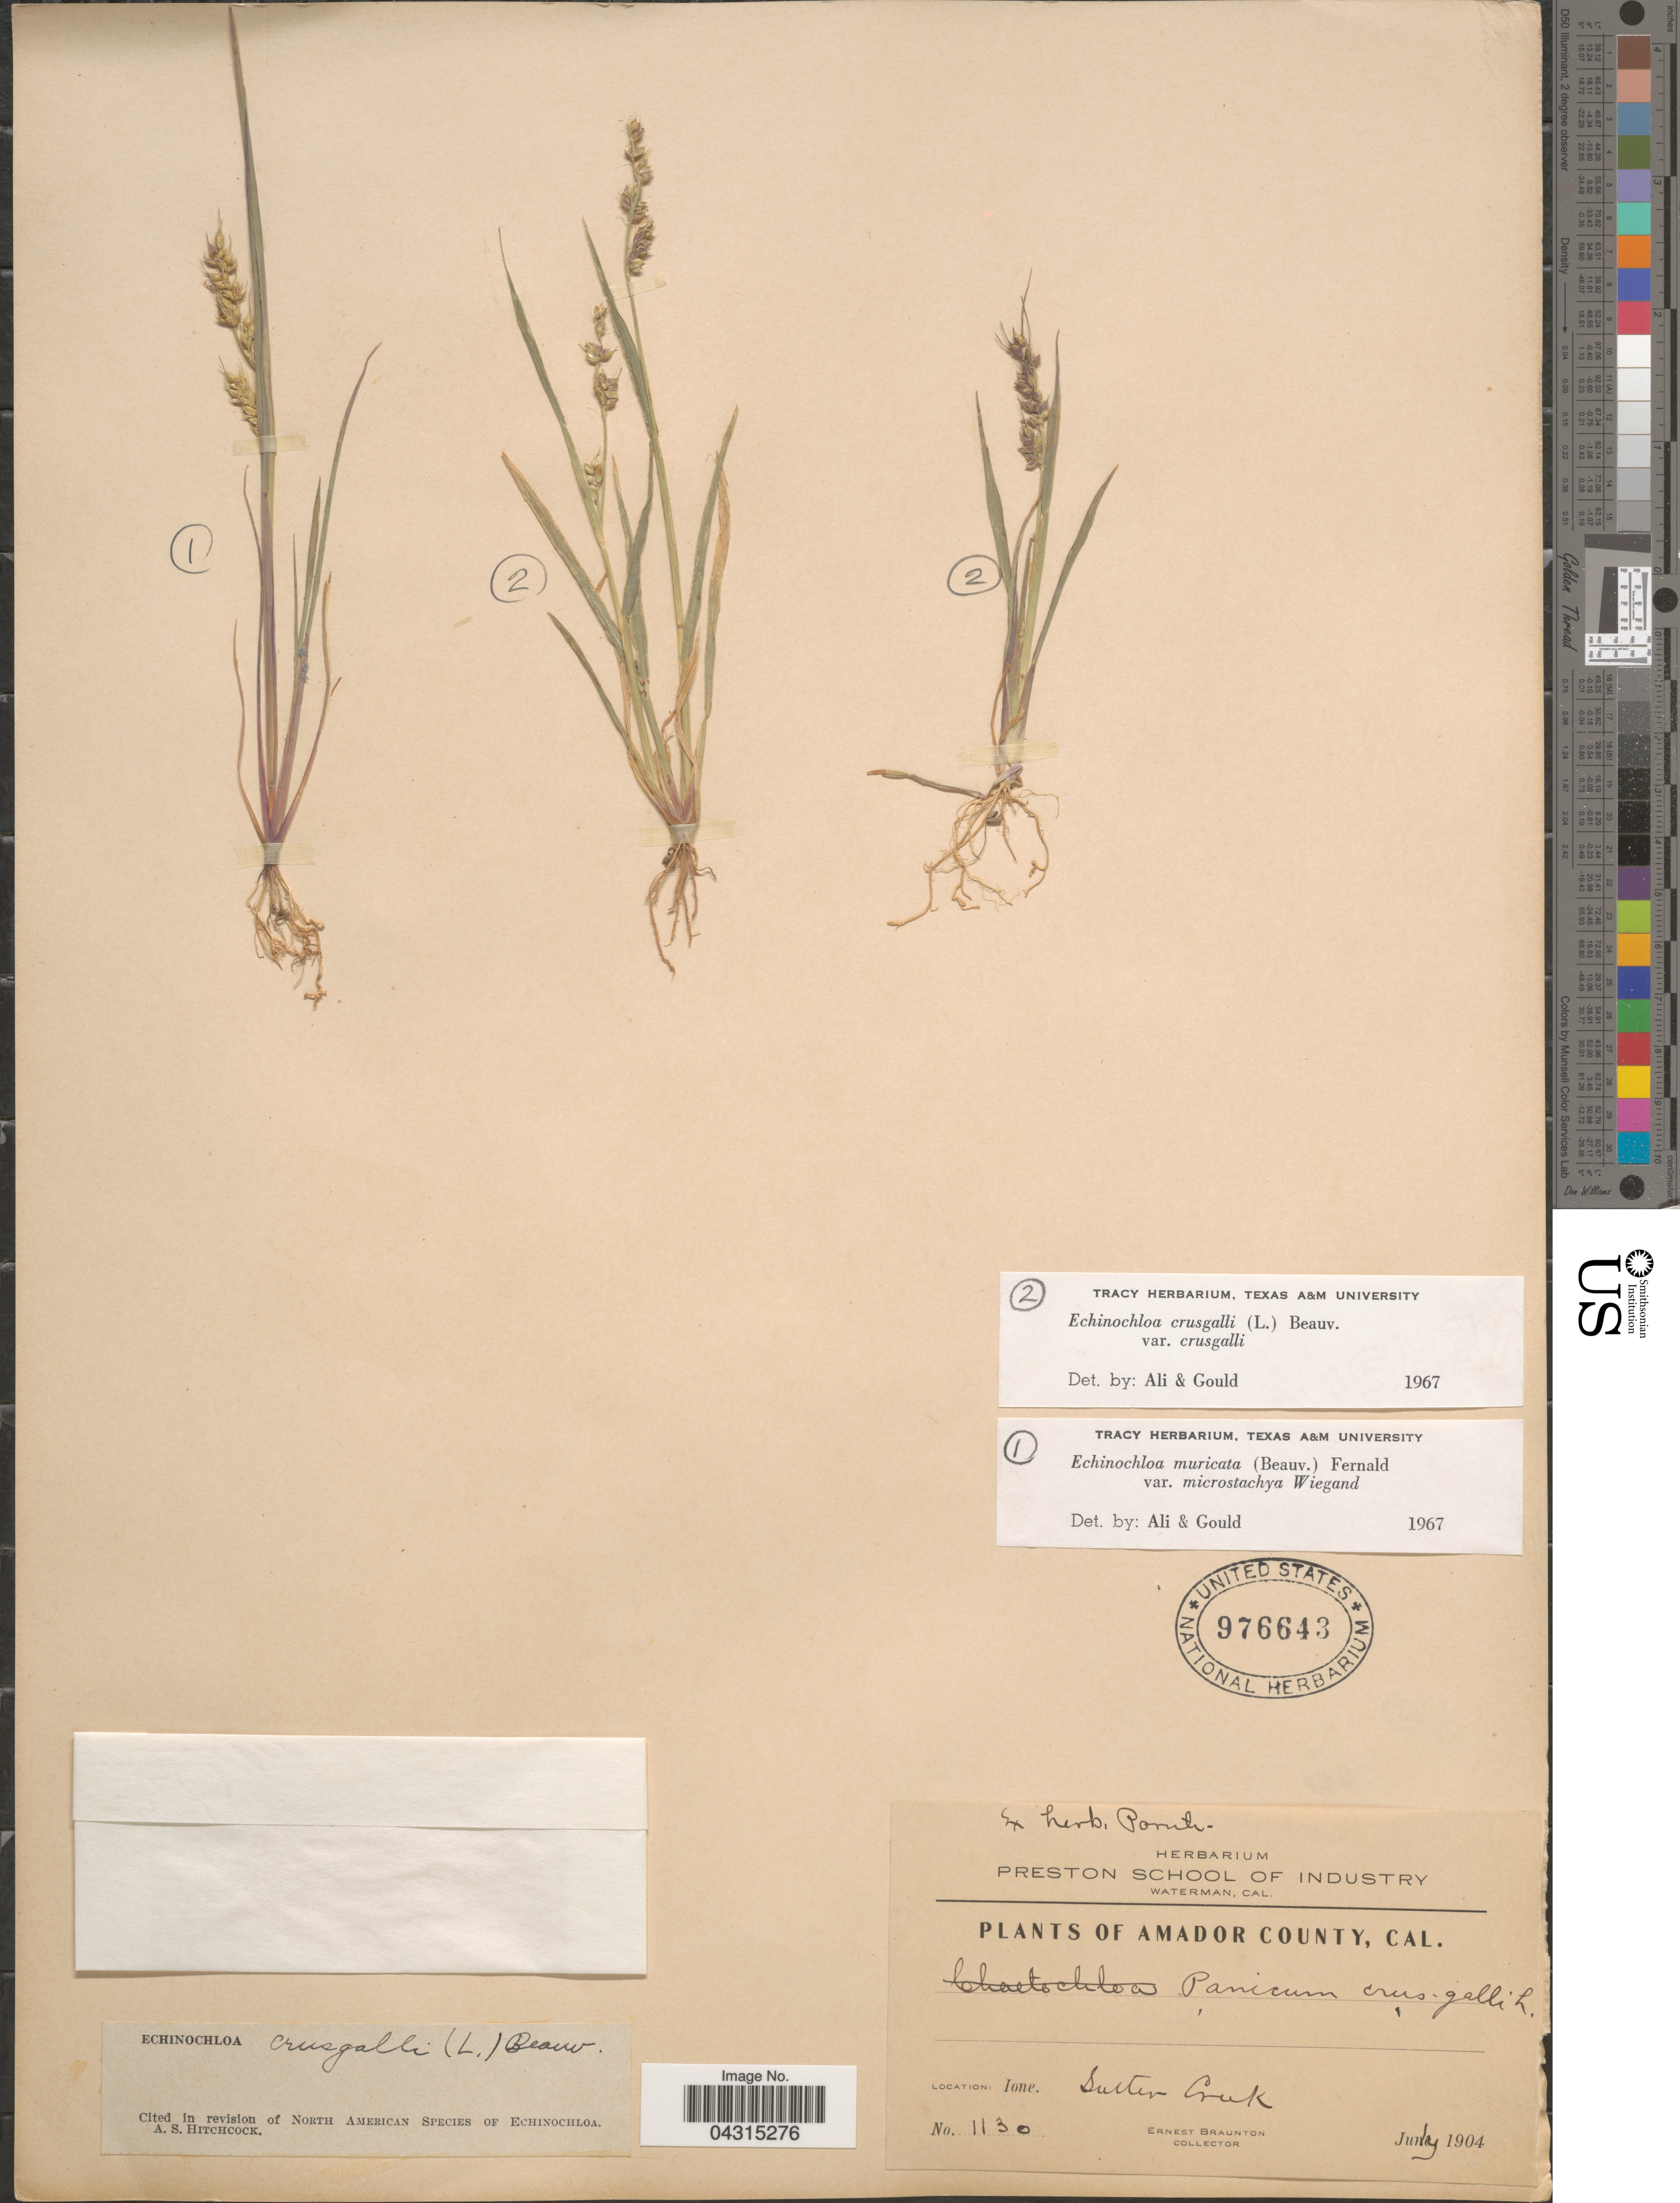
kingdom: Plantae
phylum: Tracheophyta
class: Liliopsida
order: Poales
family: Poaceae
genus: Echinochloa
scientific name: Echinochloa crus-galli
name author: (L.) P. Beauv.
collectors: E. Braunton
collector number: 1130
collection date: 1904-07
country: United States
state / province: California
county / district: Amador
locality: Amador County. Ione. Sutter Creek.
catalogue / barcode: US 976643